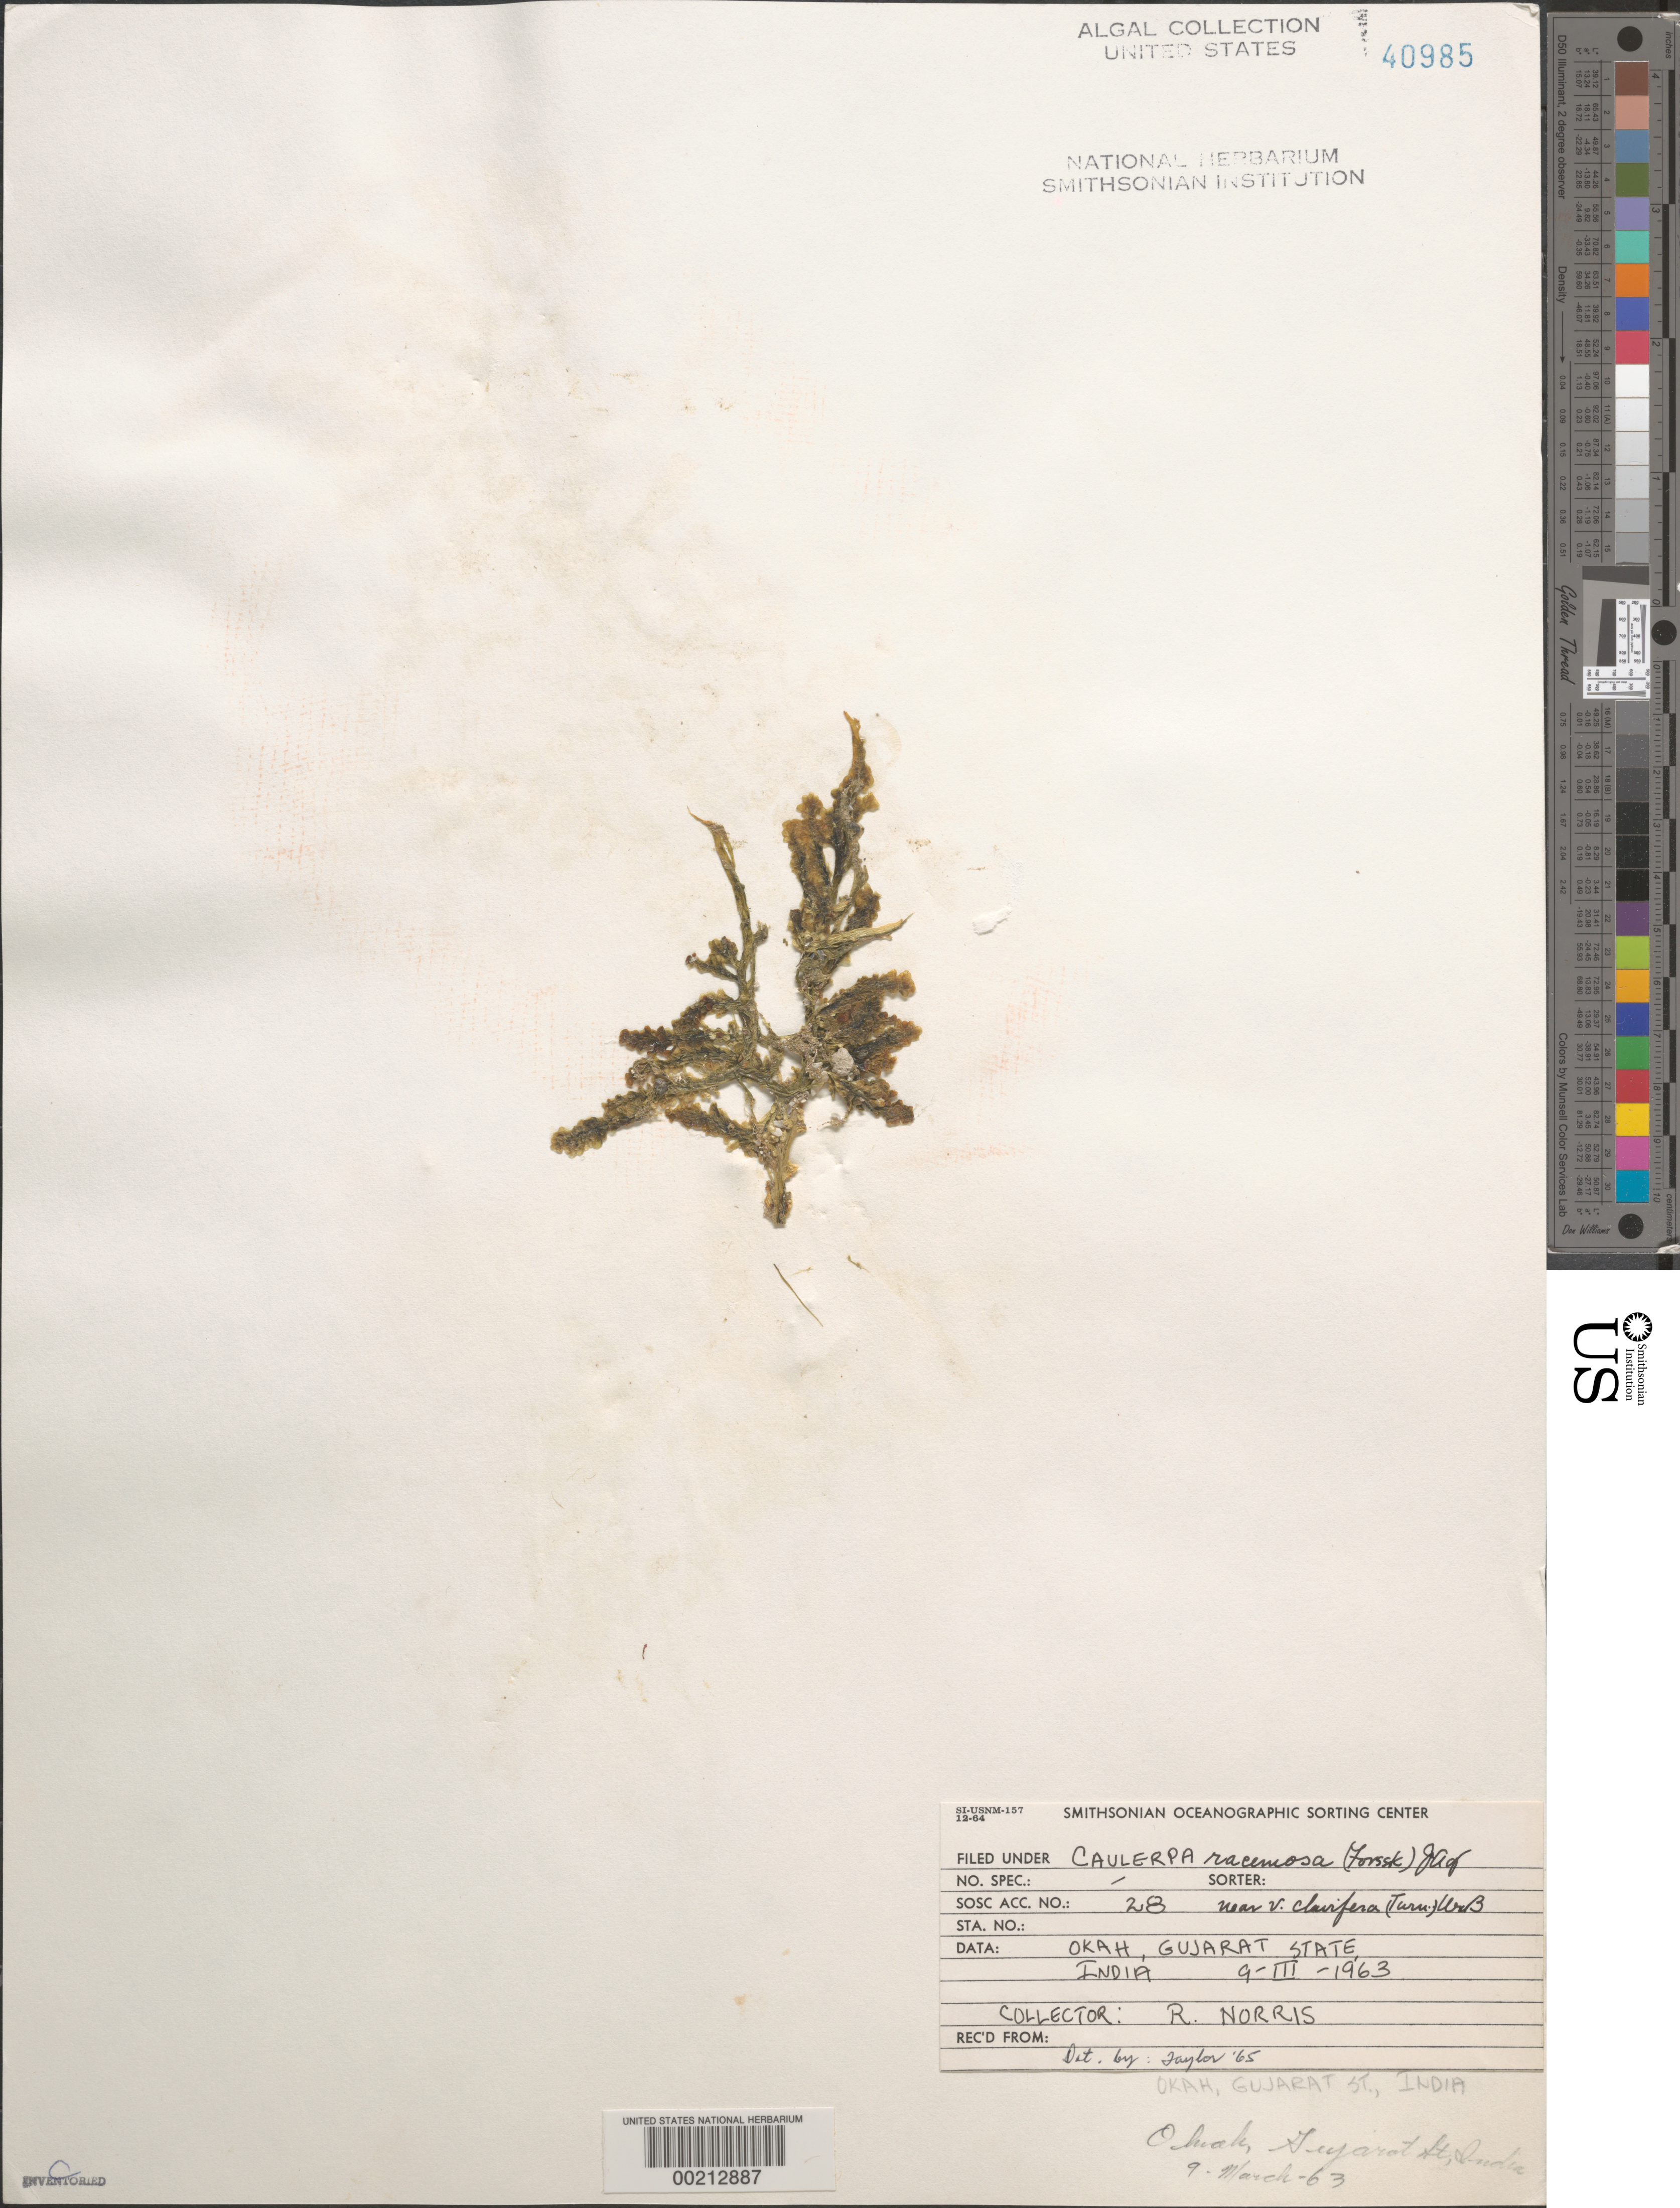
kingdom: Plantae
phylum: Chlorophyta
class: Ulvophyceae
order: Bryopsidales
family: Caulerpaceae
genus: Caulerpa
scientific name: Caulerpa racemosa var. clavifera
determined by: Taylor, William R.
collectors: R. E. Norris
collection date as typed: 09 Mar 1963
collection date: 1963-03-09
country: India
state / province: Gujarat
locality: Okah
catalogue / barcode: US 40985